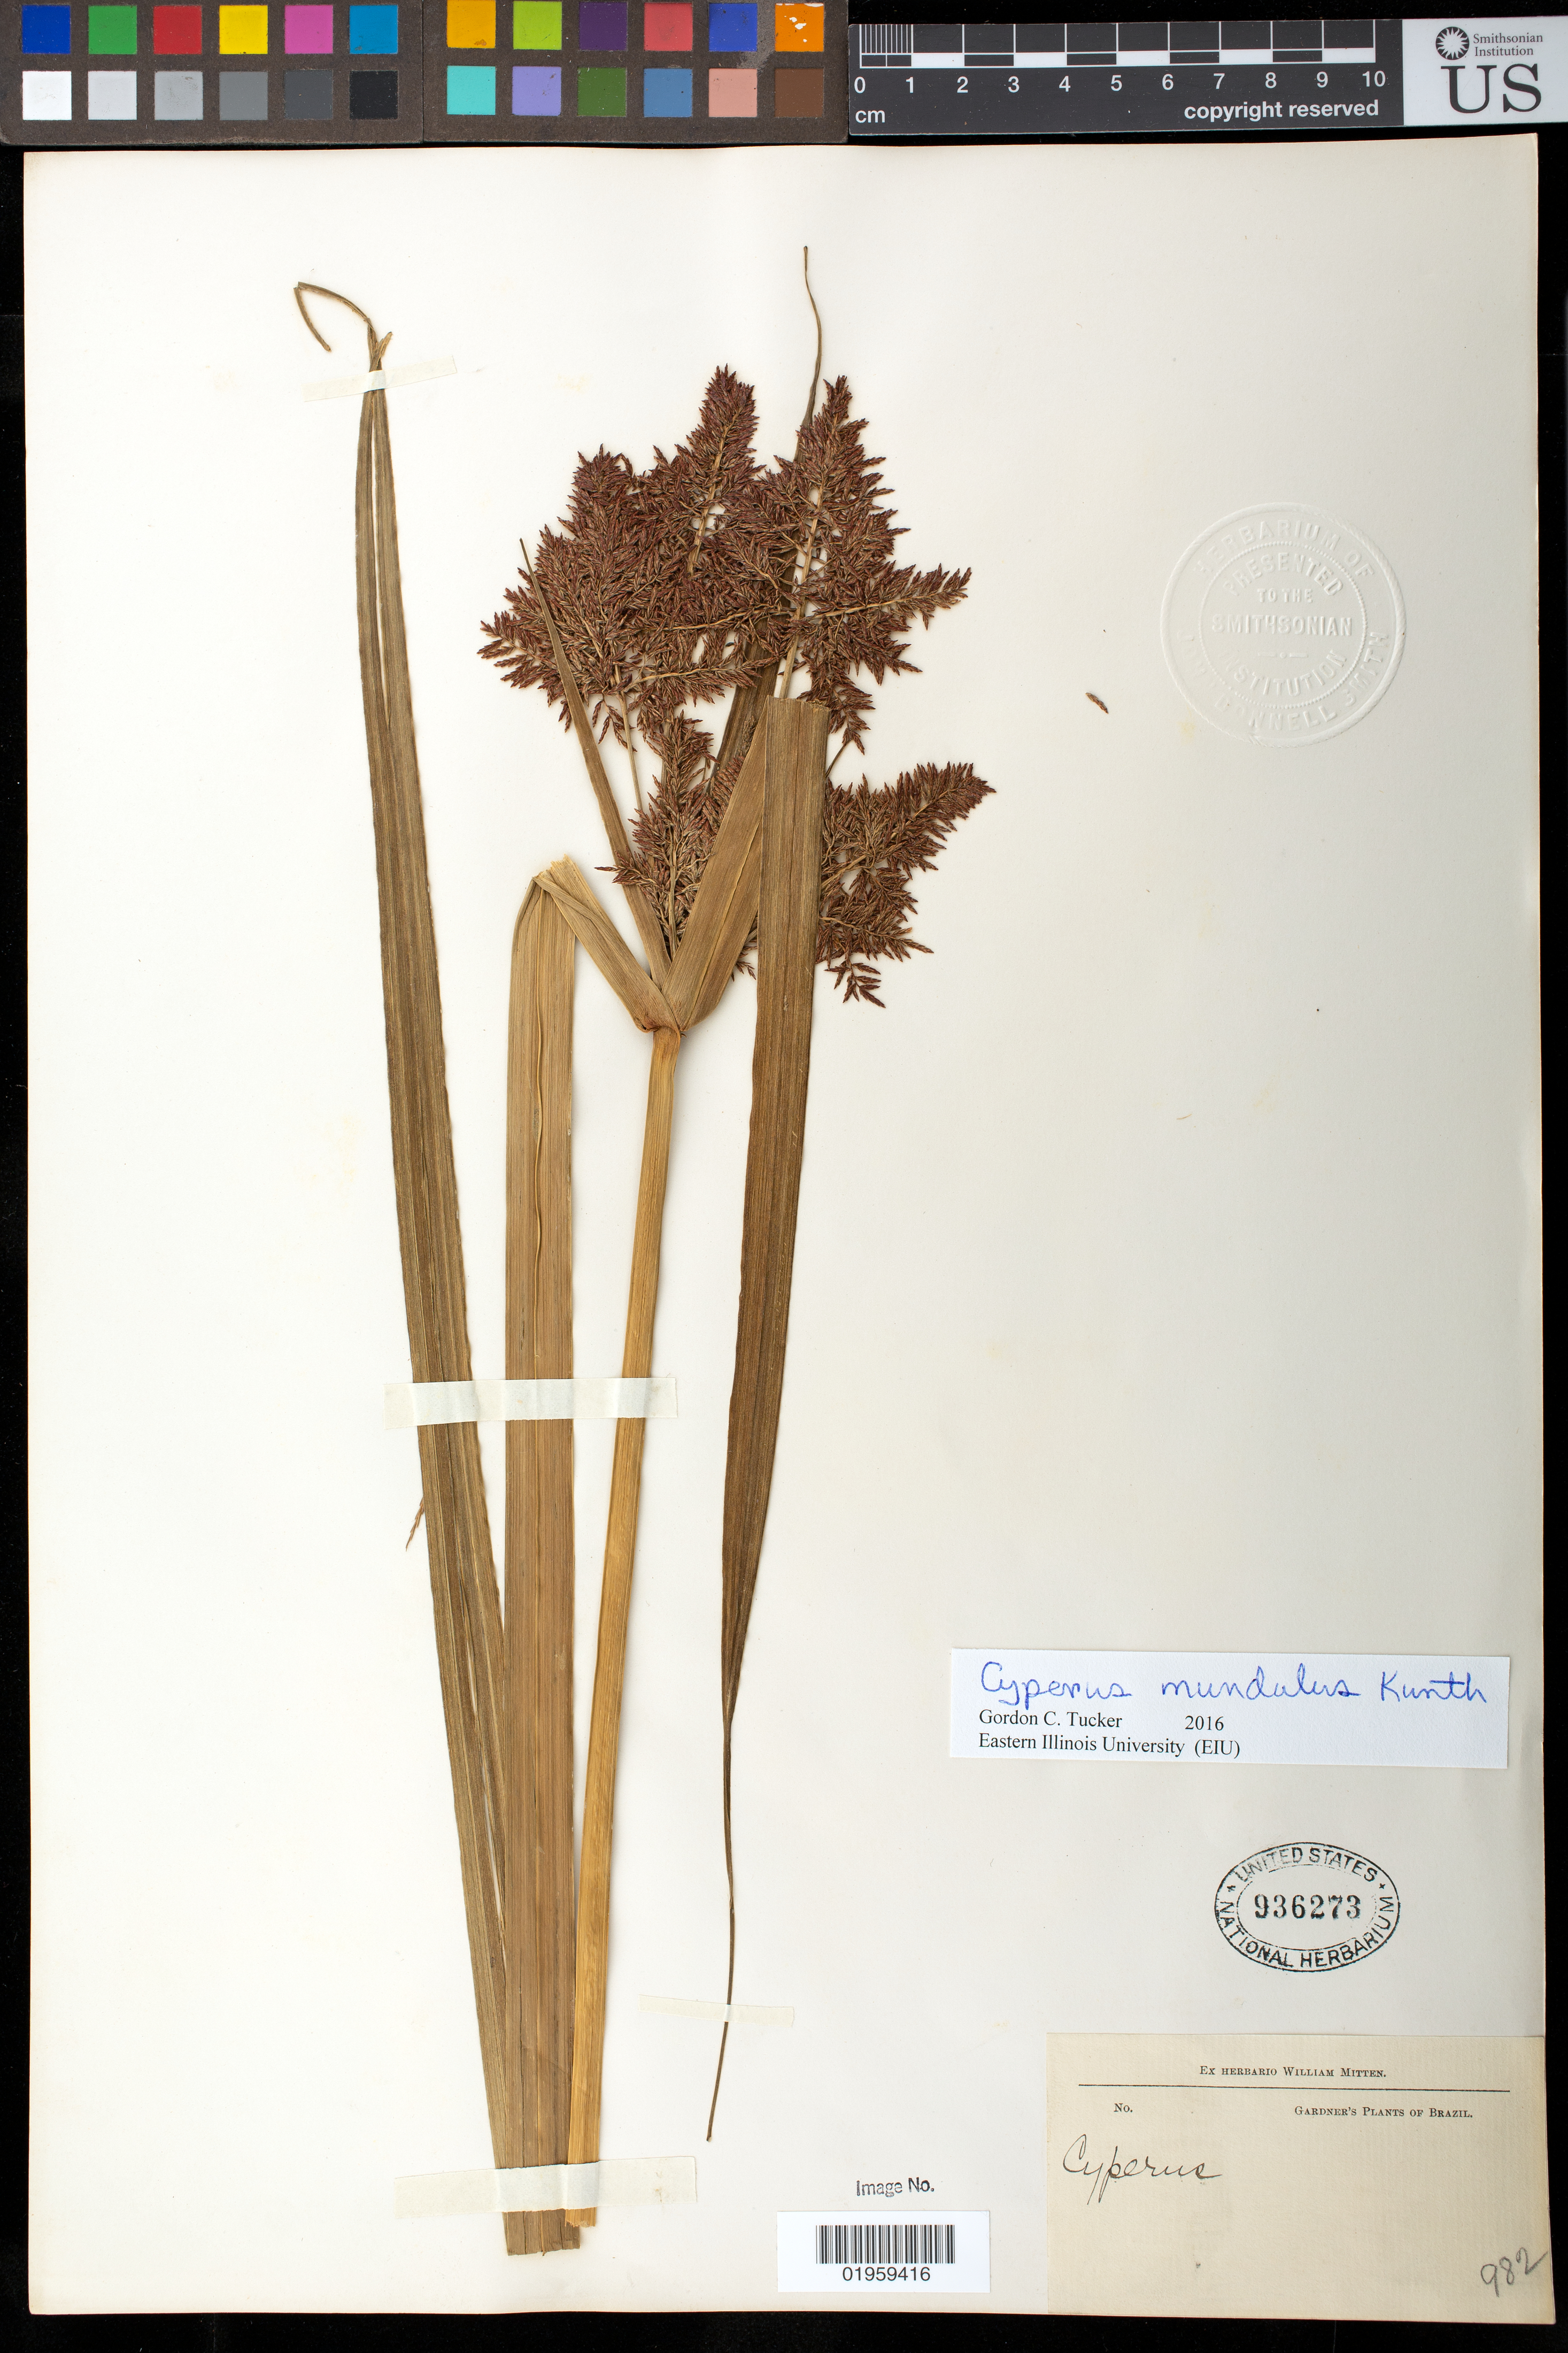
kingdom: Plantae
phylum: Tracheophyta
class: Liliopsida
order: Poales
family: Cyperaceae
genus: Cyperus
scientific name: Cyperus mundulus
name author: Kunth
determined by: Tucker, G. C.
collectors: W. Mitten & -- Gardner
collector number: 982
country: Brazil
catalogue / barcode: US 936273